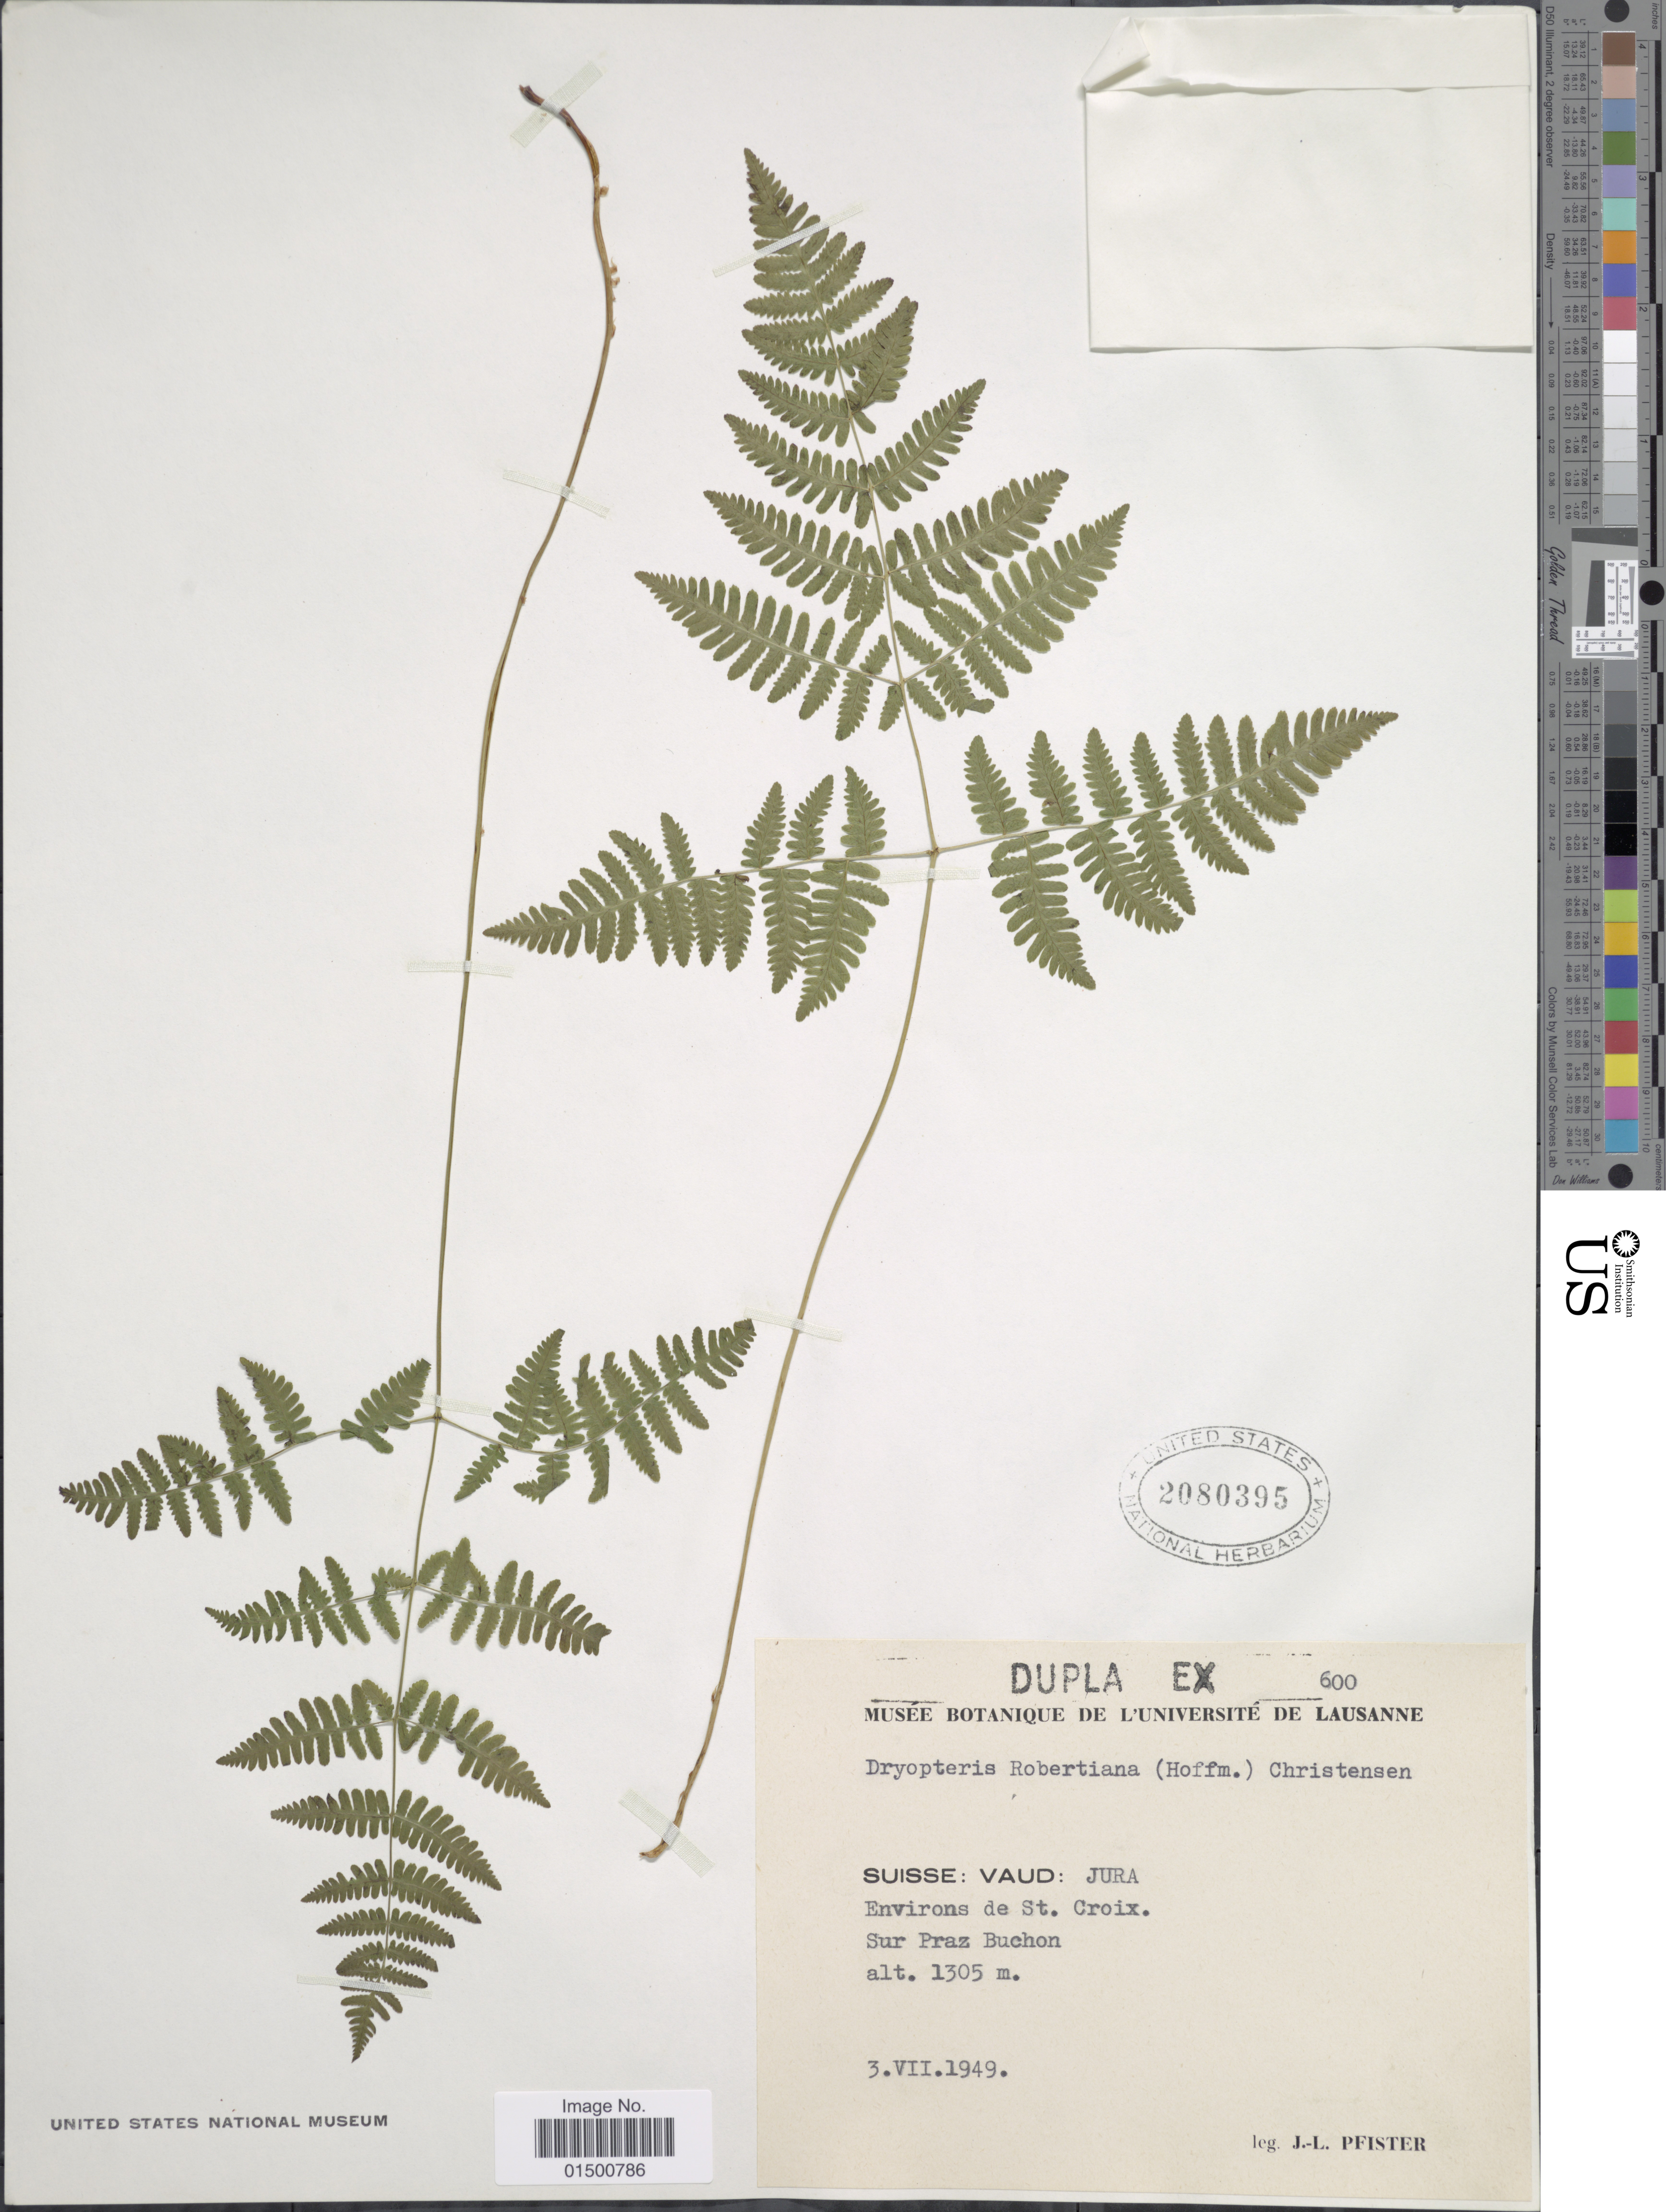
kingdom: Plantae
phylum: Tracheophyta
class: Polypodiopsida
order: Polypodiales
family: Cystopteridaceae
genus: Gymnocarpium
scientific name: Gymnocarpium robertianum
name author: (Hoffm.) Newman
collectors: J. Pfister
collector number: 600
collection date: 1949-08-03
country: Switzerland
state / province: Vaud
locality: Jura Environs de St. Croix. Sur Praz Buchon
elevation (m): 1305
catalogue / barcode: US 2080395